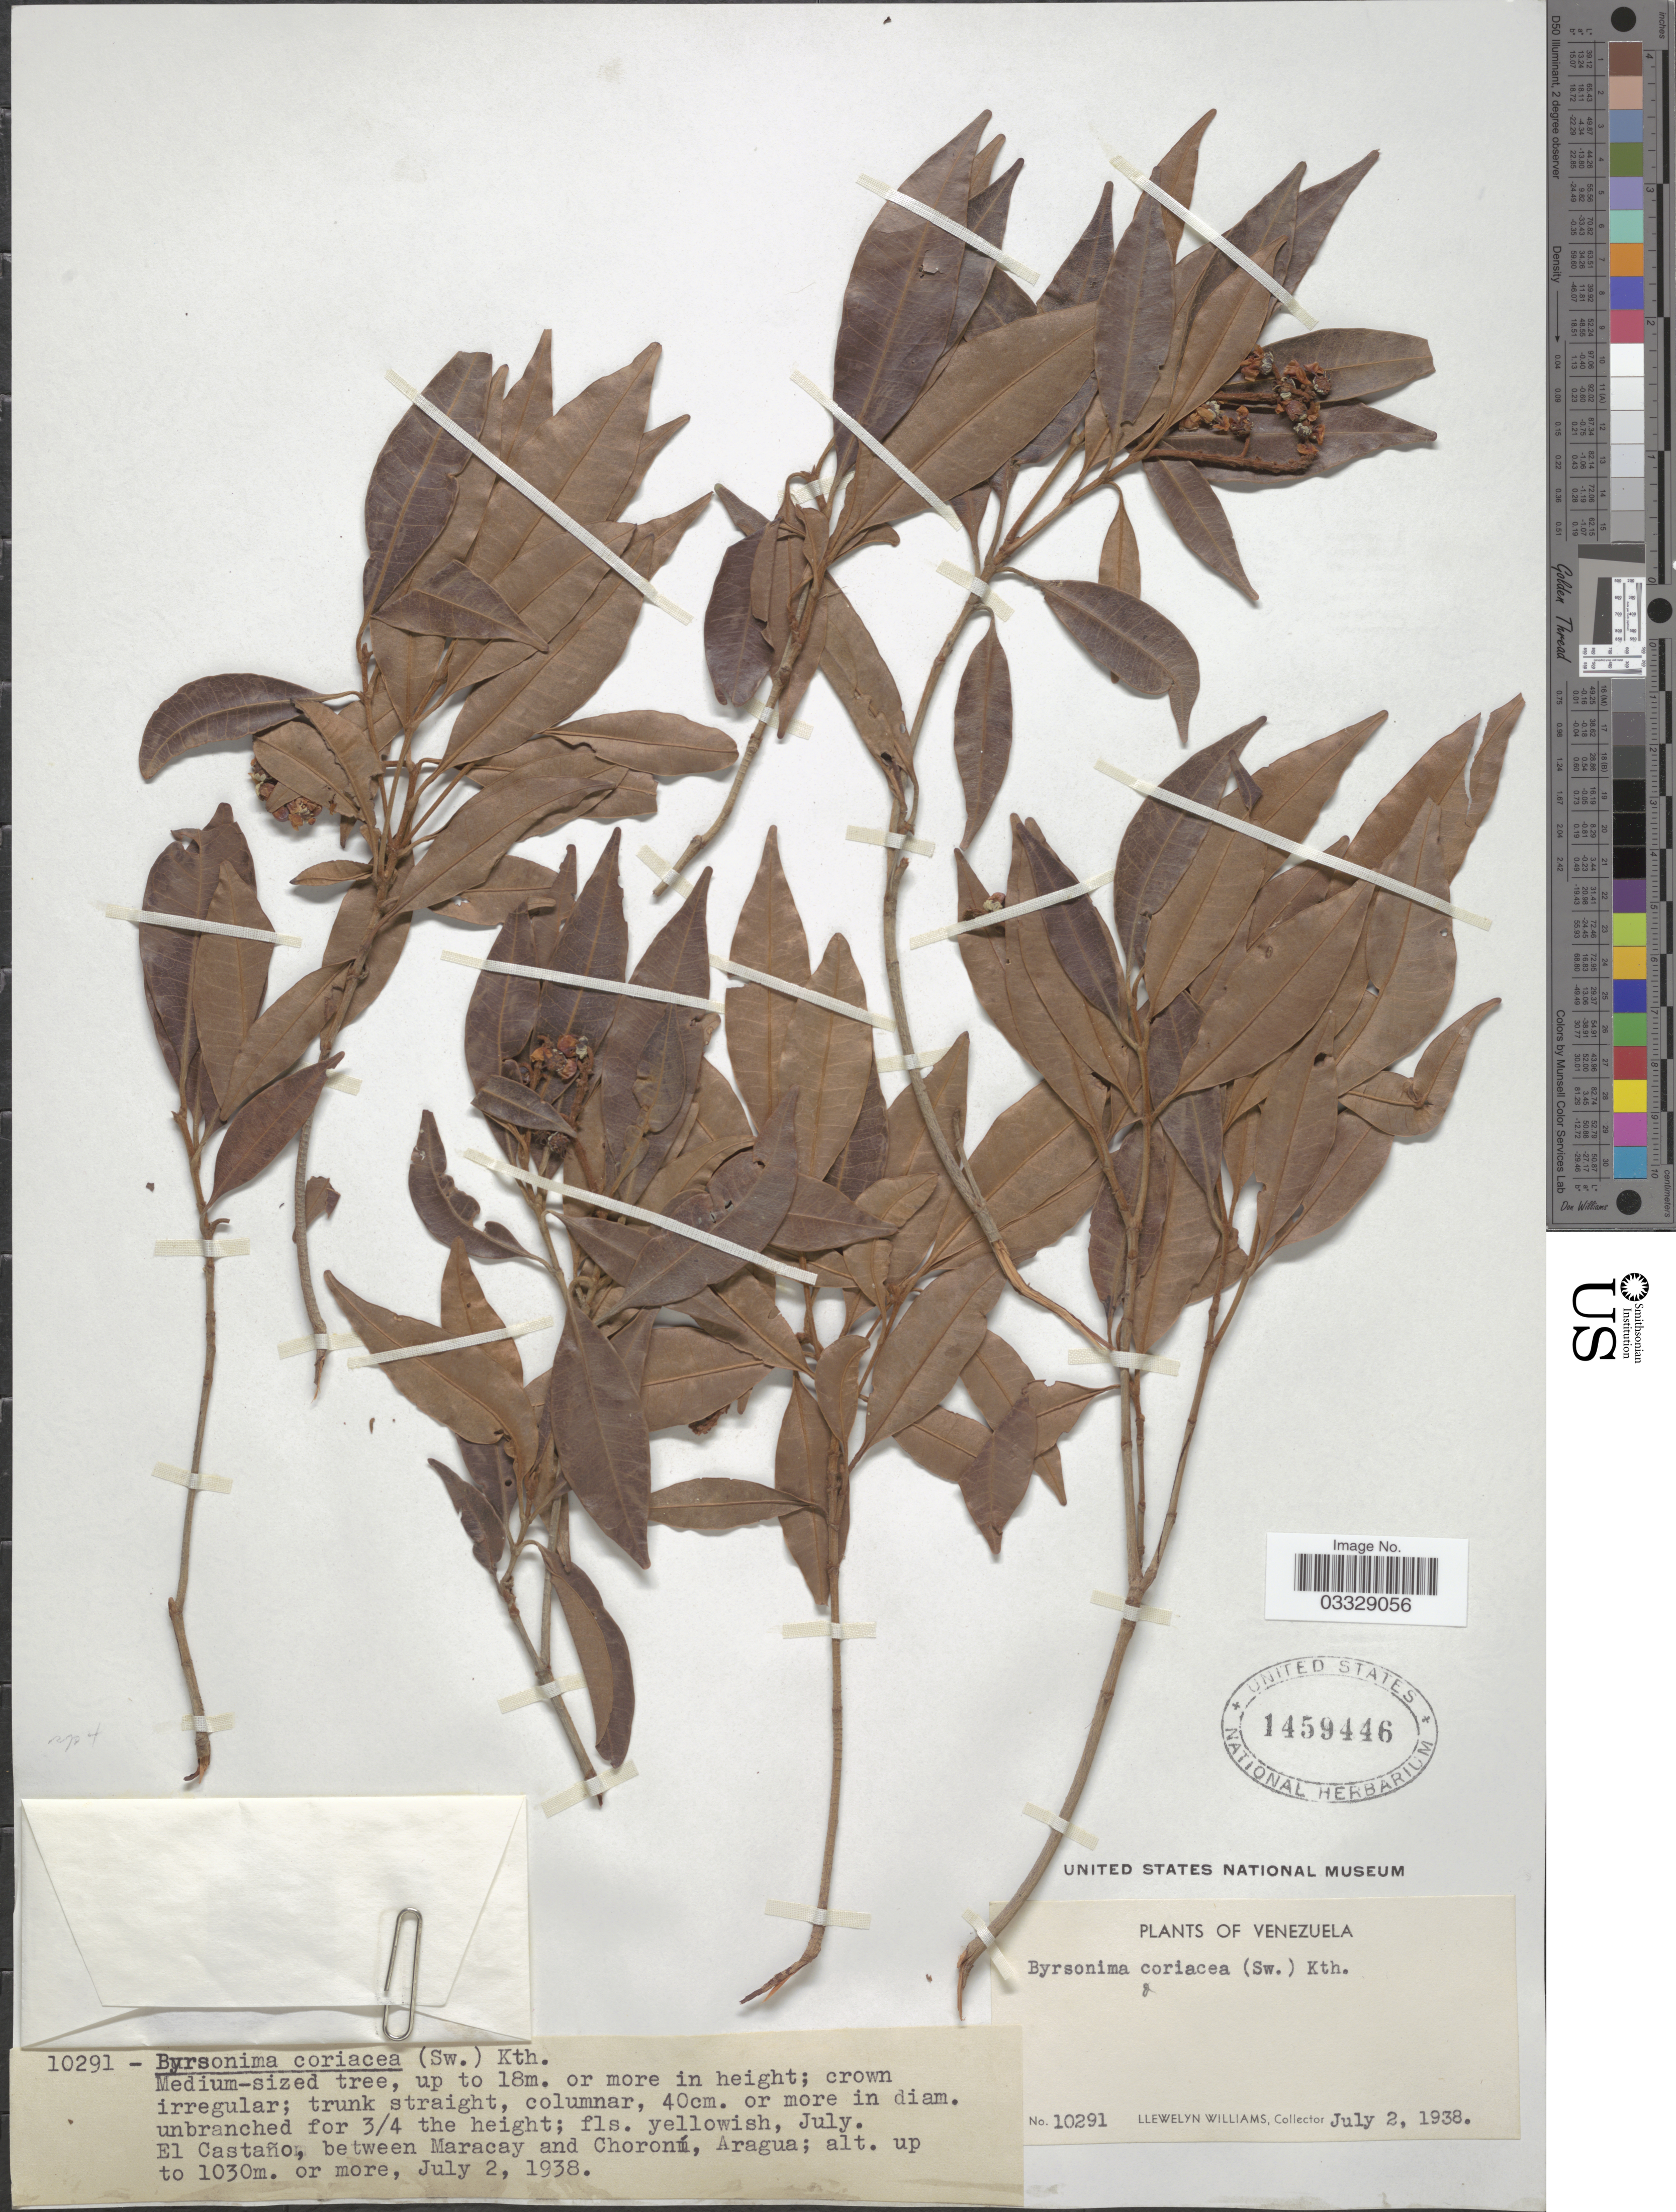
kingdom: Plantae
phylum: Tracheophyta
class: Magnoliopsida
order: Malpighiales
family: Malpighiaceae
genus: Byrsonima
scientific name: Byrsonima spicata (Cav.) DC.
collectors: Ll. Williams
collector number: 10291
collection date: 1938-07-02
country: Venezuela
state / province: Aragua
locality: El Castaño, between Maracay and Choroni.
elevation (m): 1030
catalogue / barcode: US 1459446